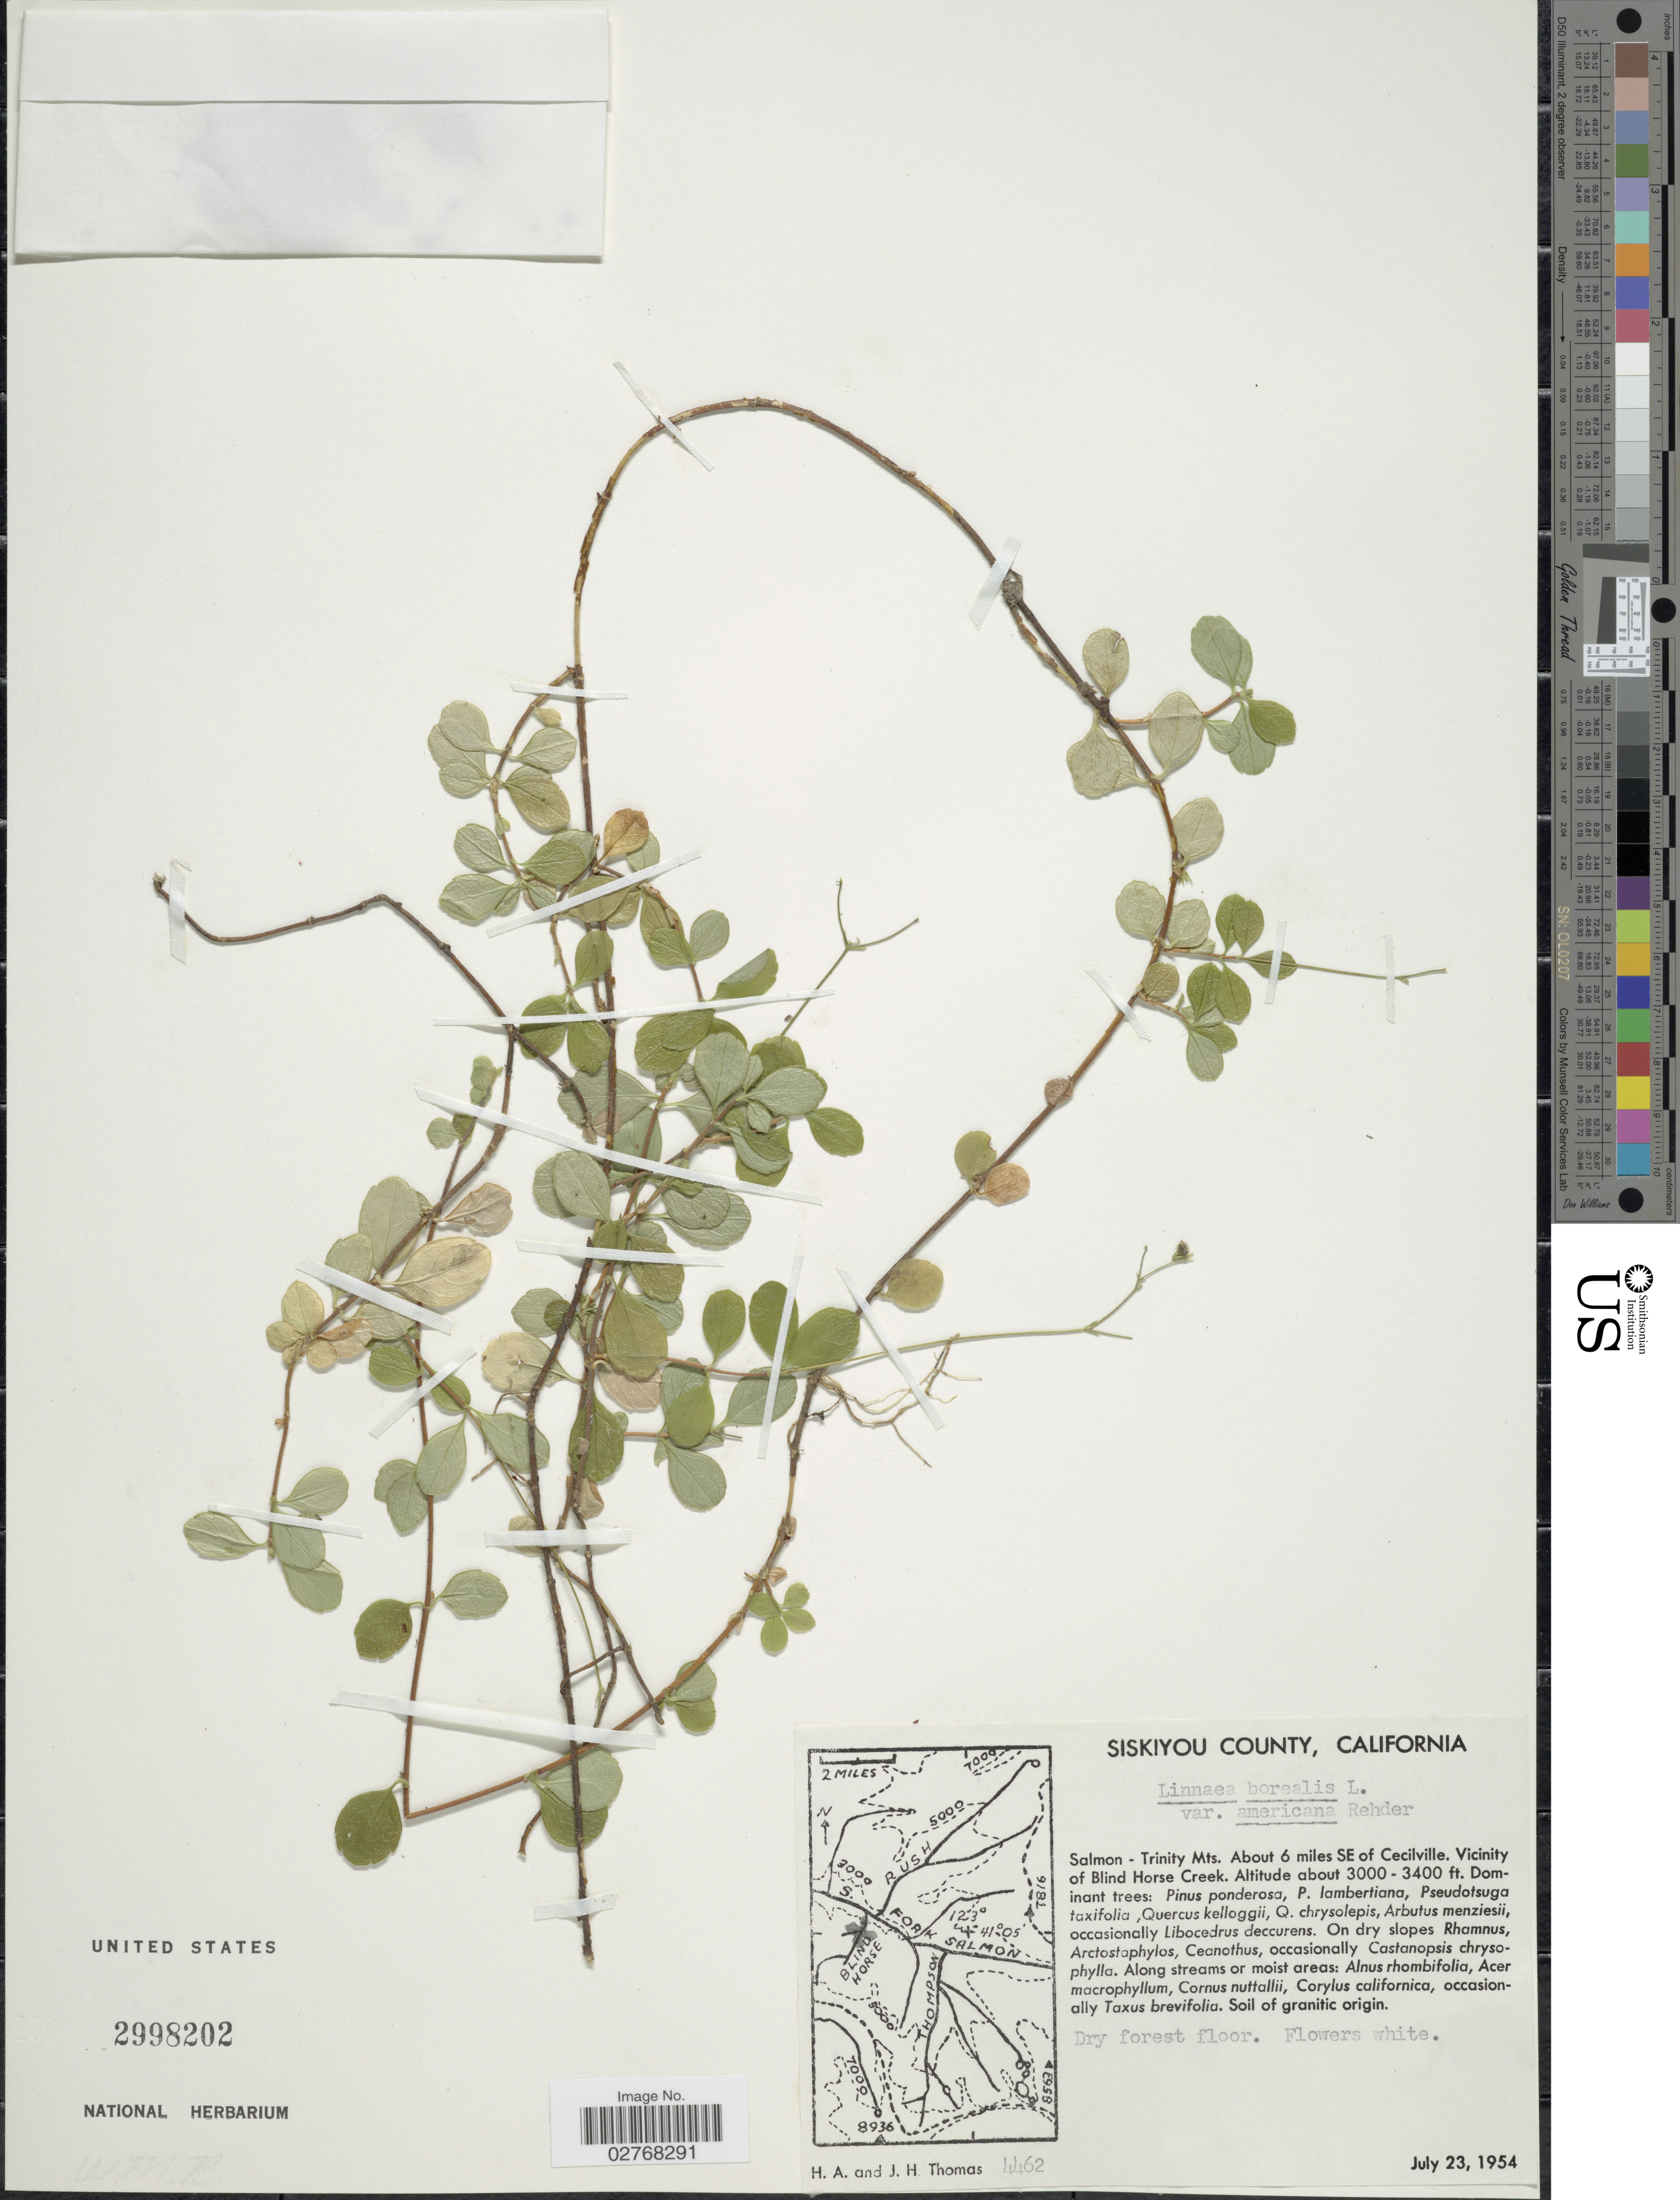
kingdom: Plantae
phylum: Tracheophyta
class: Magnoliopsida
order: Dipsacales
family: Caprifoliaceae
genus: Linnaea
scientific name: Linnaea borealis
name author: L.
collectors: H. Thomas & J. H. Thomas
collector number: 4462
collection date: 1954-07-23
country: United States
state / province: California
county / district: Siskiyou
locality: Siskiyou County. Salmon - Trinity Mts. About 6 miles SE of Cecilville. Vicinity of Blind Horse Creek.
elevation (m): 914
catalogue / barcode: US 2998202